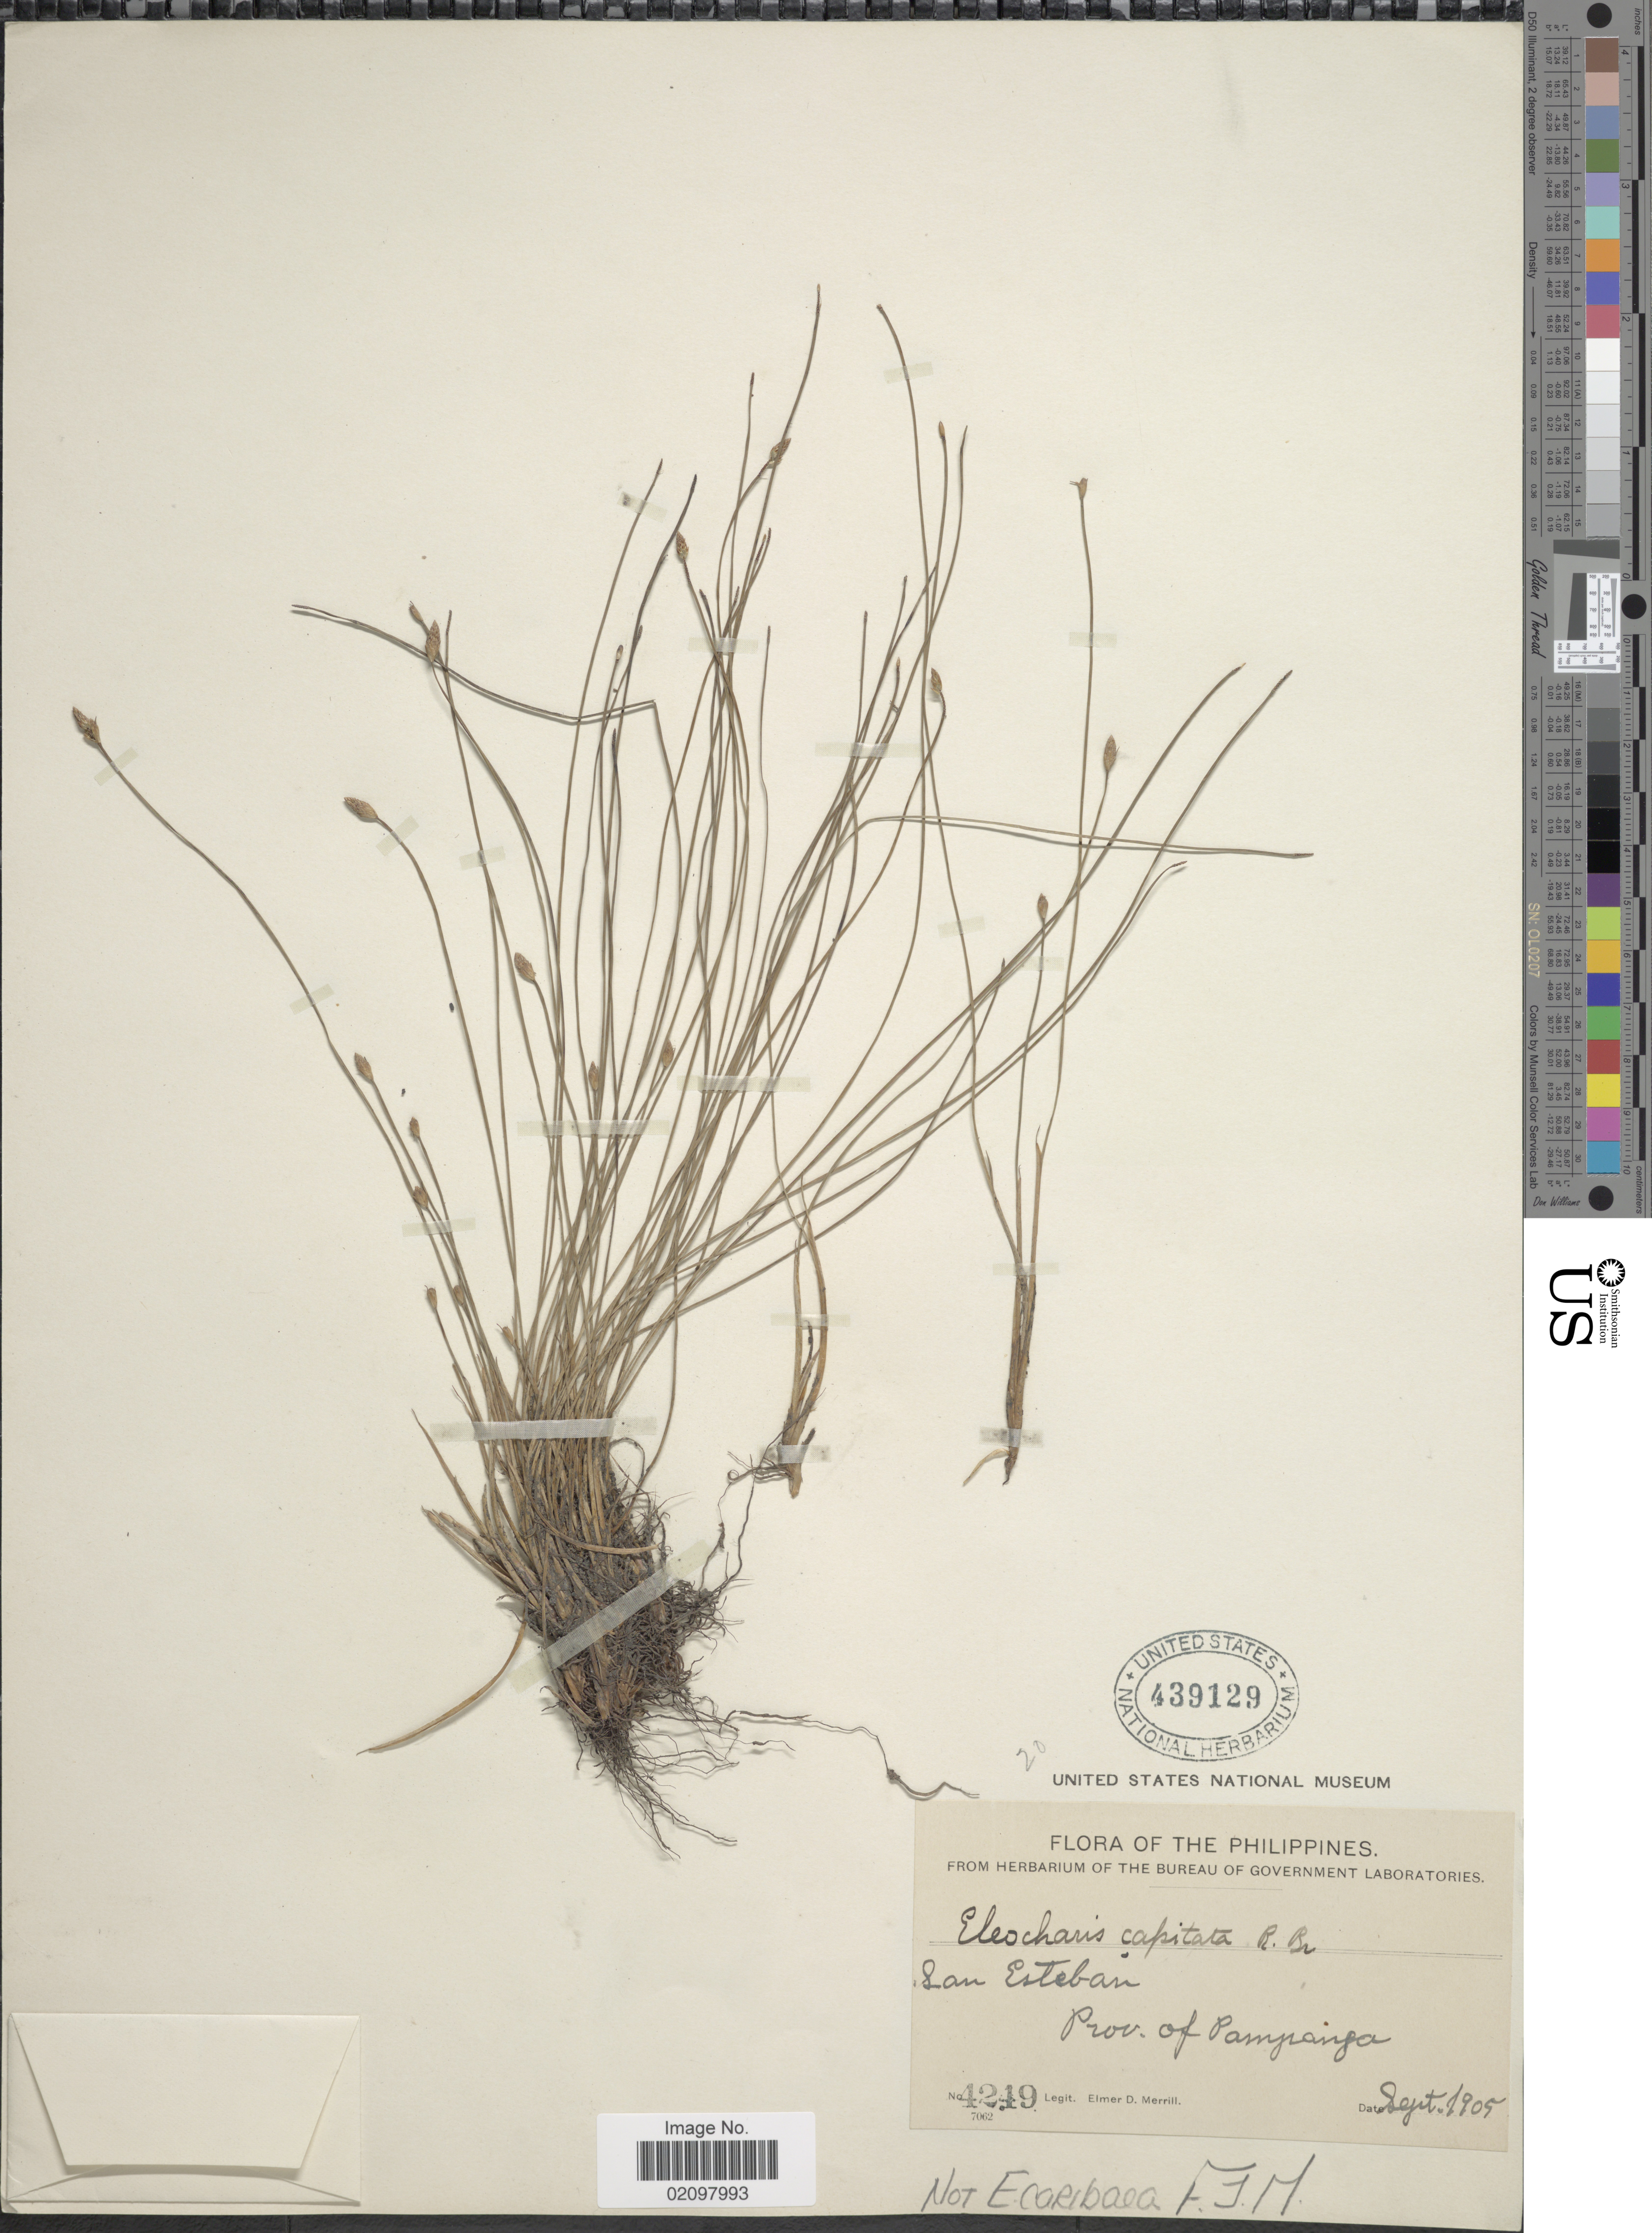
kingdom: Plantae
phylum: Tracheophyta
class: Liliopsida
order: Poales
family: Cyperaceae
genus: Fimbristylis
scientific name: Fimbristylis polytrichoides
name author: (Retz.) Vahl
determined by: Kern, J. H.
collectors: E. D. Merrill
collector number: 4249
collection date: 1905-09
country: Philippines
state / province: Central Luzon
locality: San Esteban, Prov. of Pampanga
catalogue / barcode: US 439129